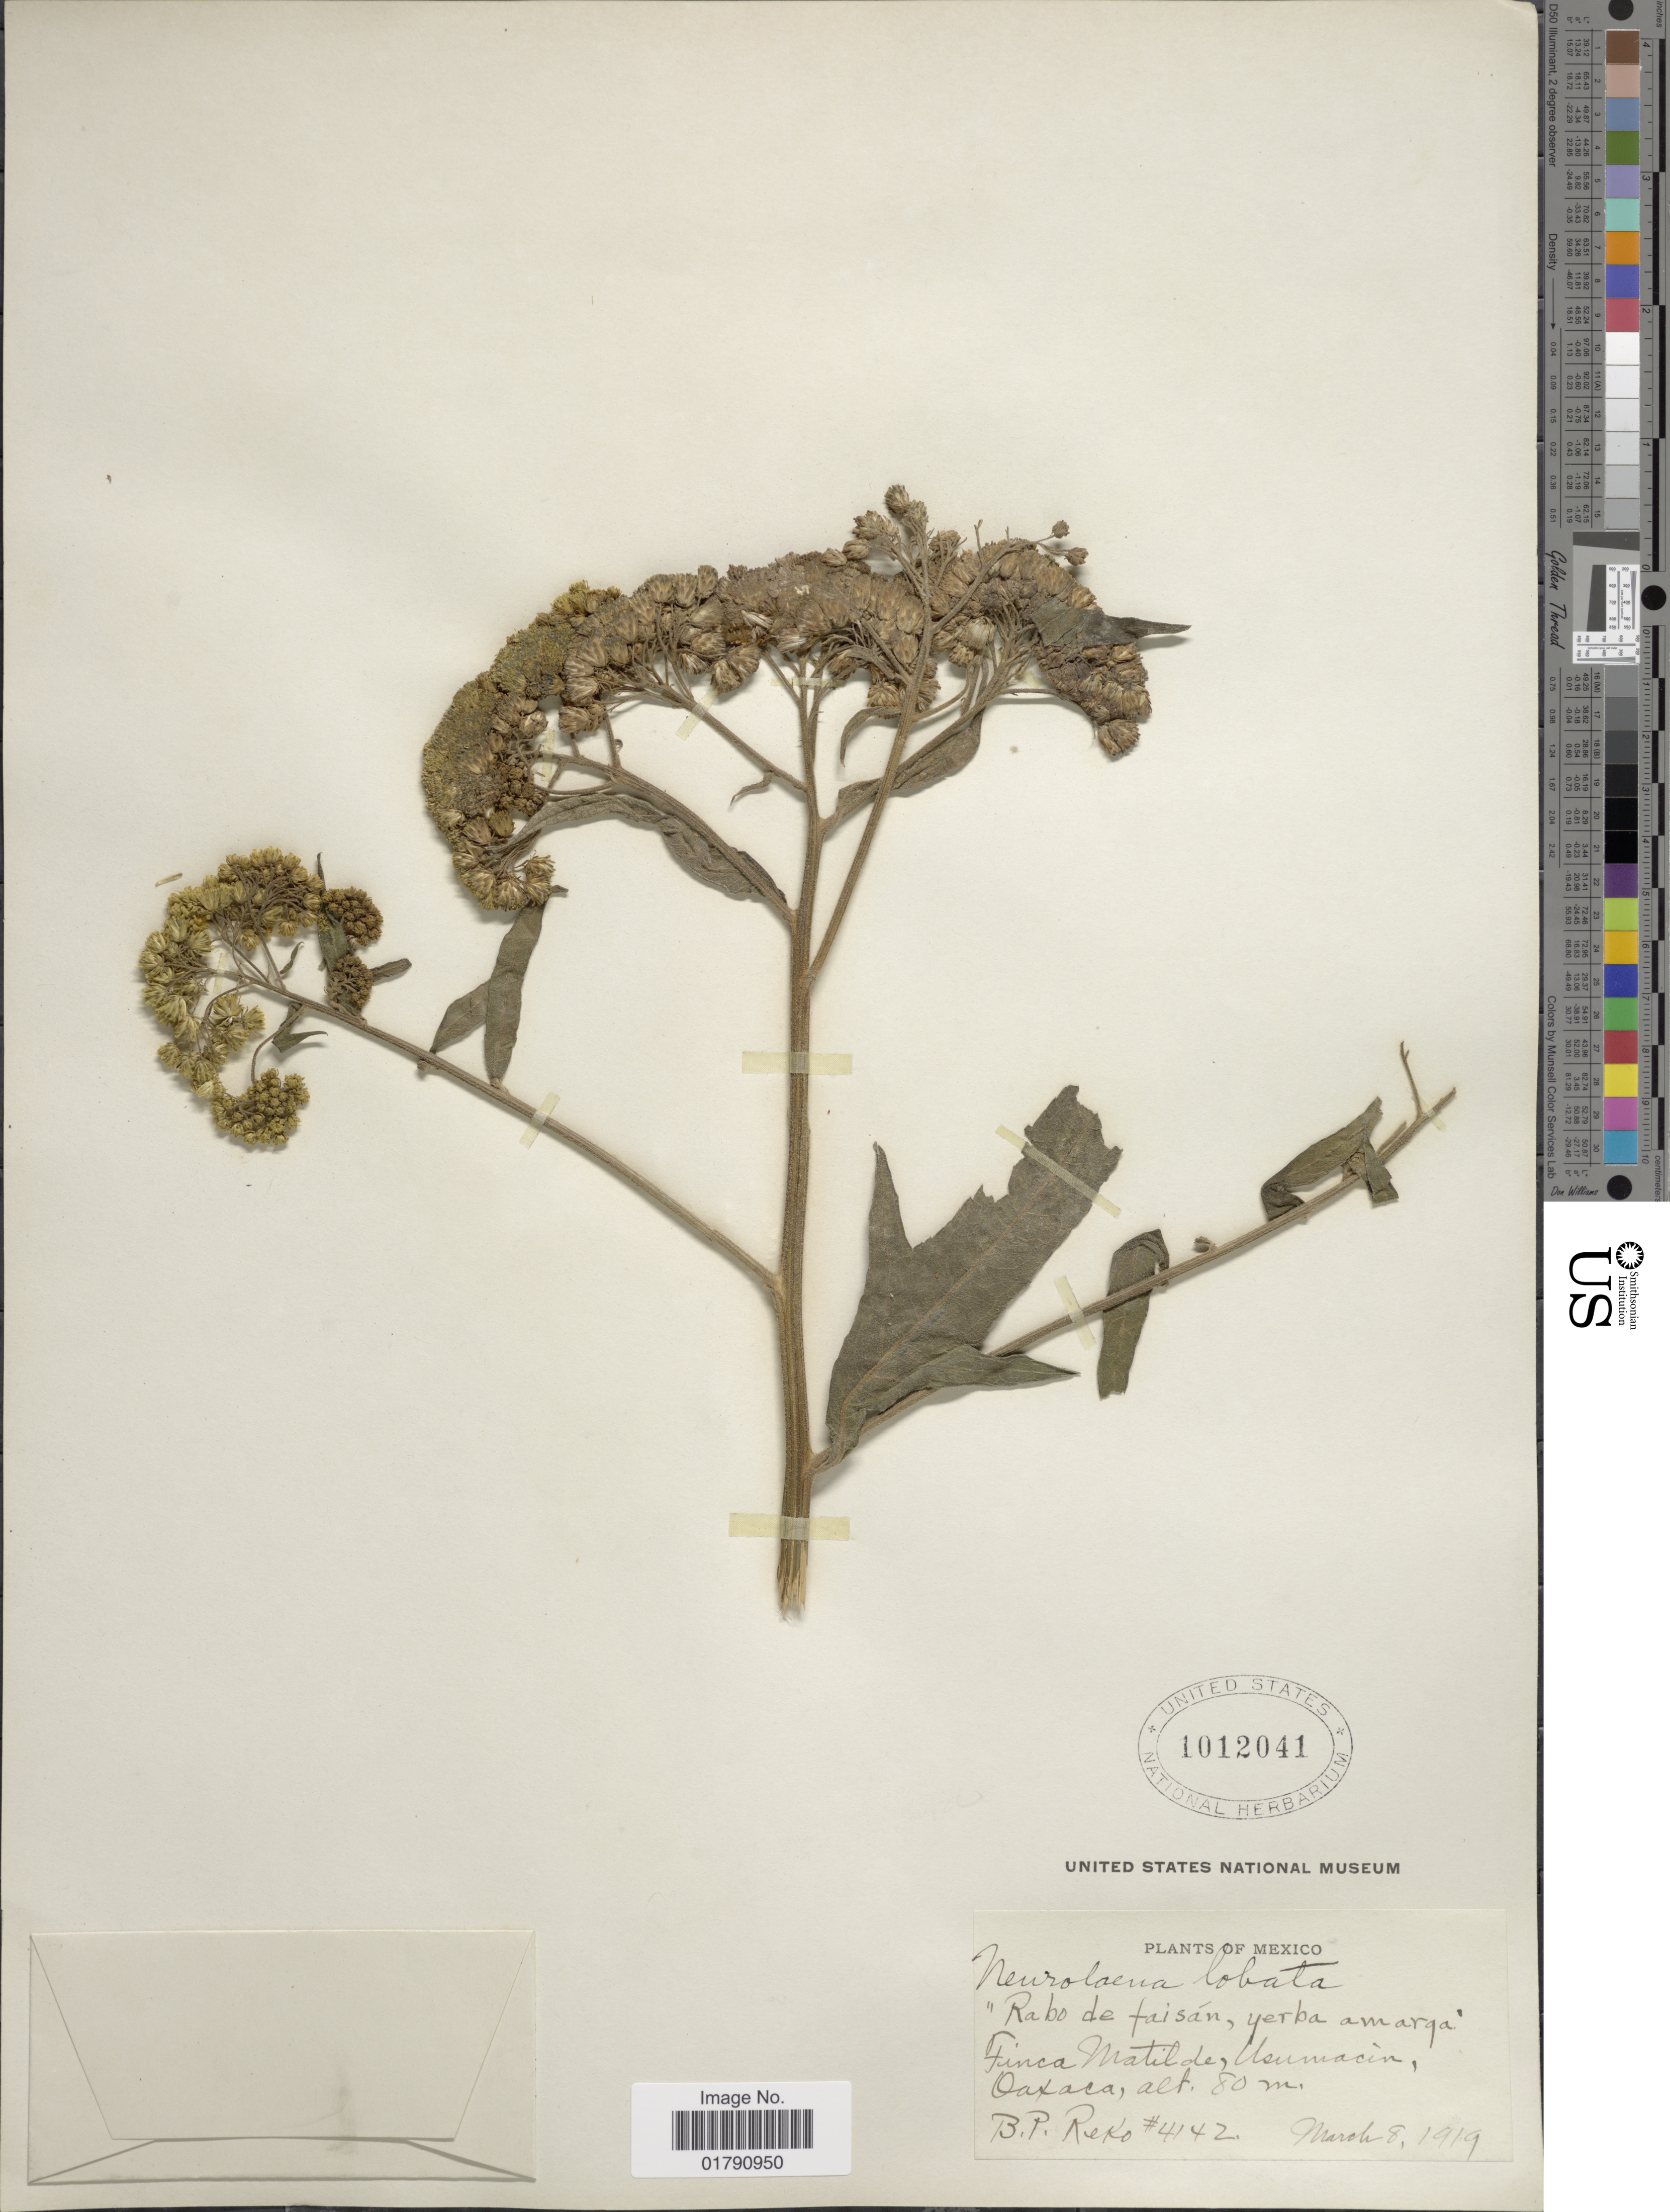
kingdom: Plantae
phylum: Tracheophyta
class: Magnoliopsida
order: Asterales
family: Asteraceae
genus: Neurolaena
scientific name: Neurolaena lobata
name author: (L.) R. Br. ex Cass.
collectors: B. P. Reko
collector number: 4142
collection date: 1919-03-08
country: Mexico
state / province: Oaxaca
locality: Finca Matilde, Usumacin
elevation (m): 80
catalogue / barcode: US 1012041